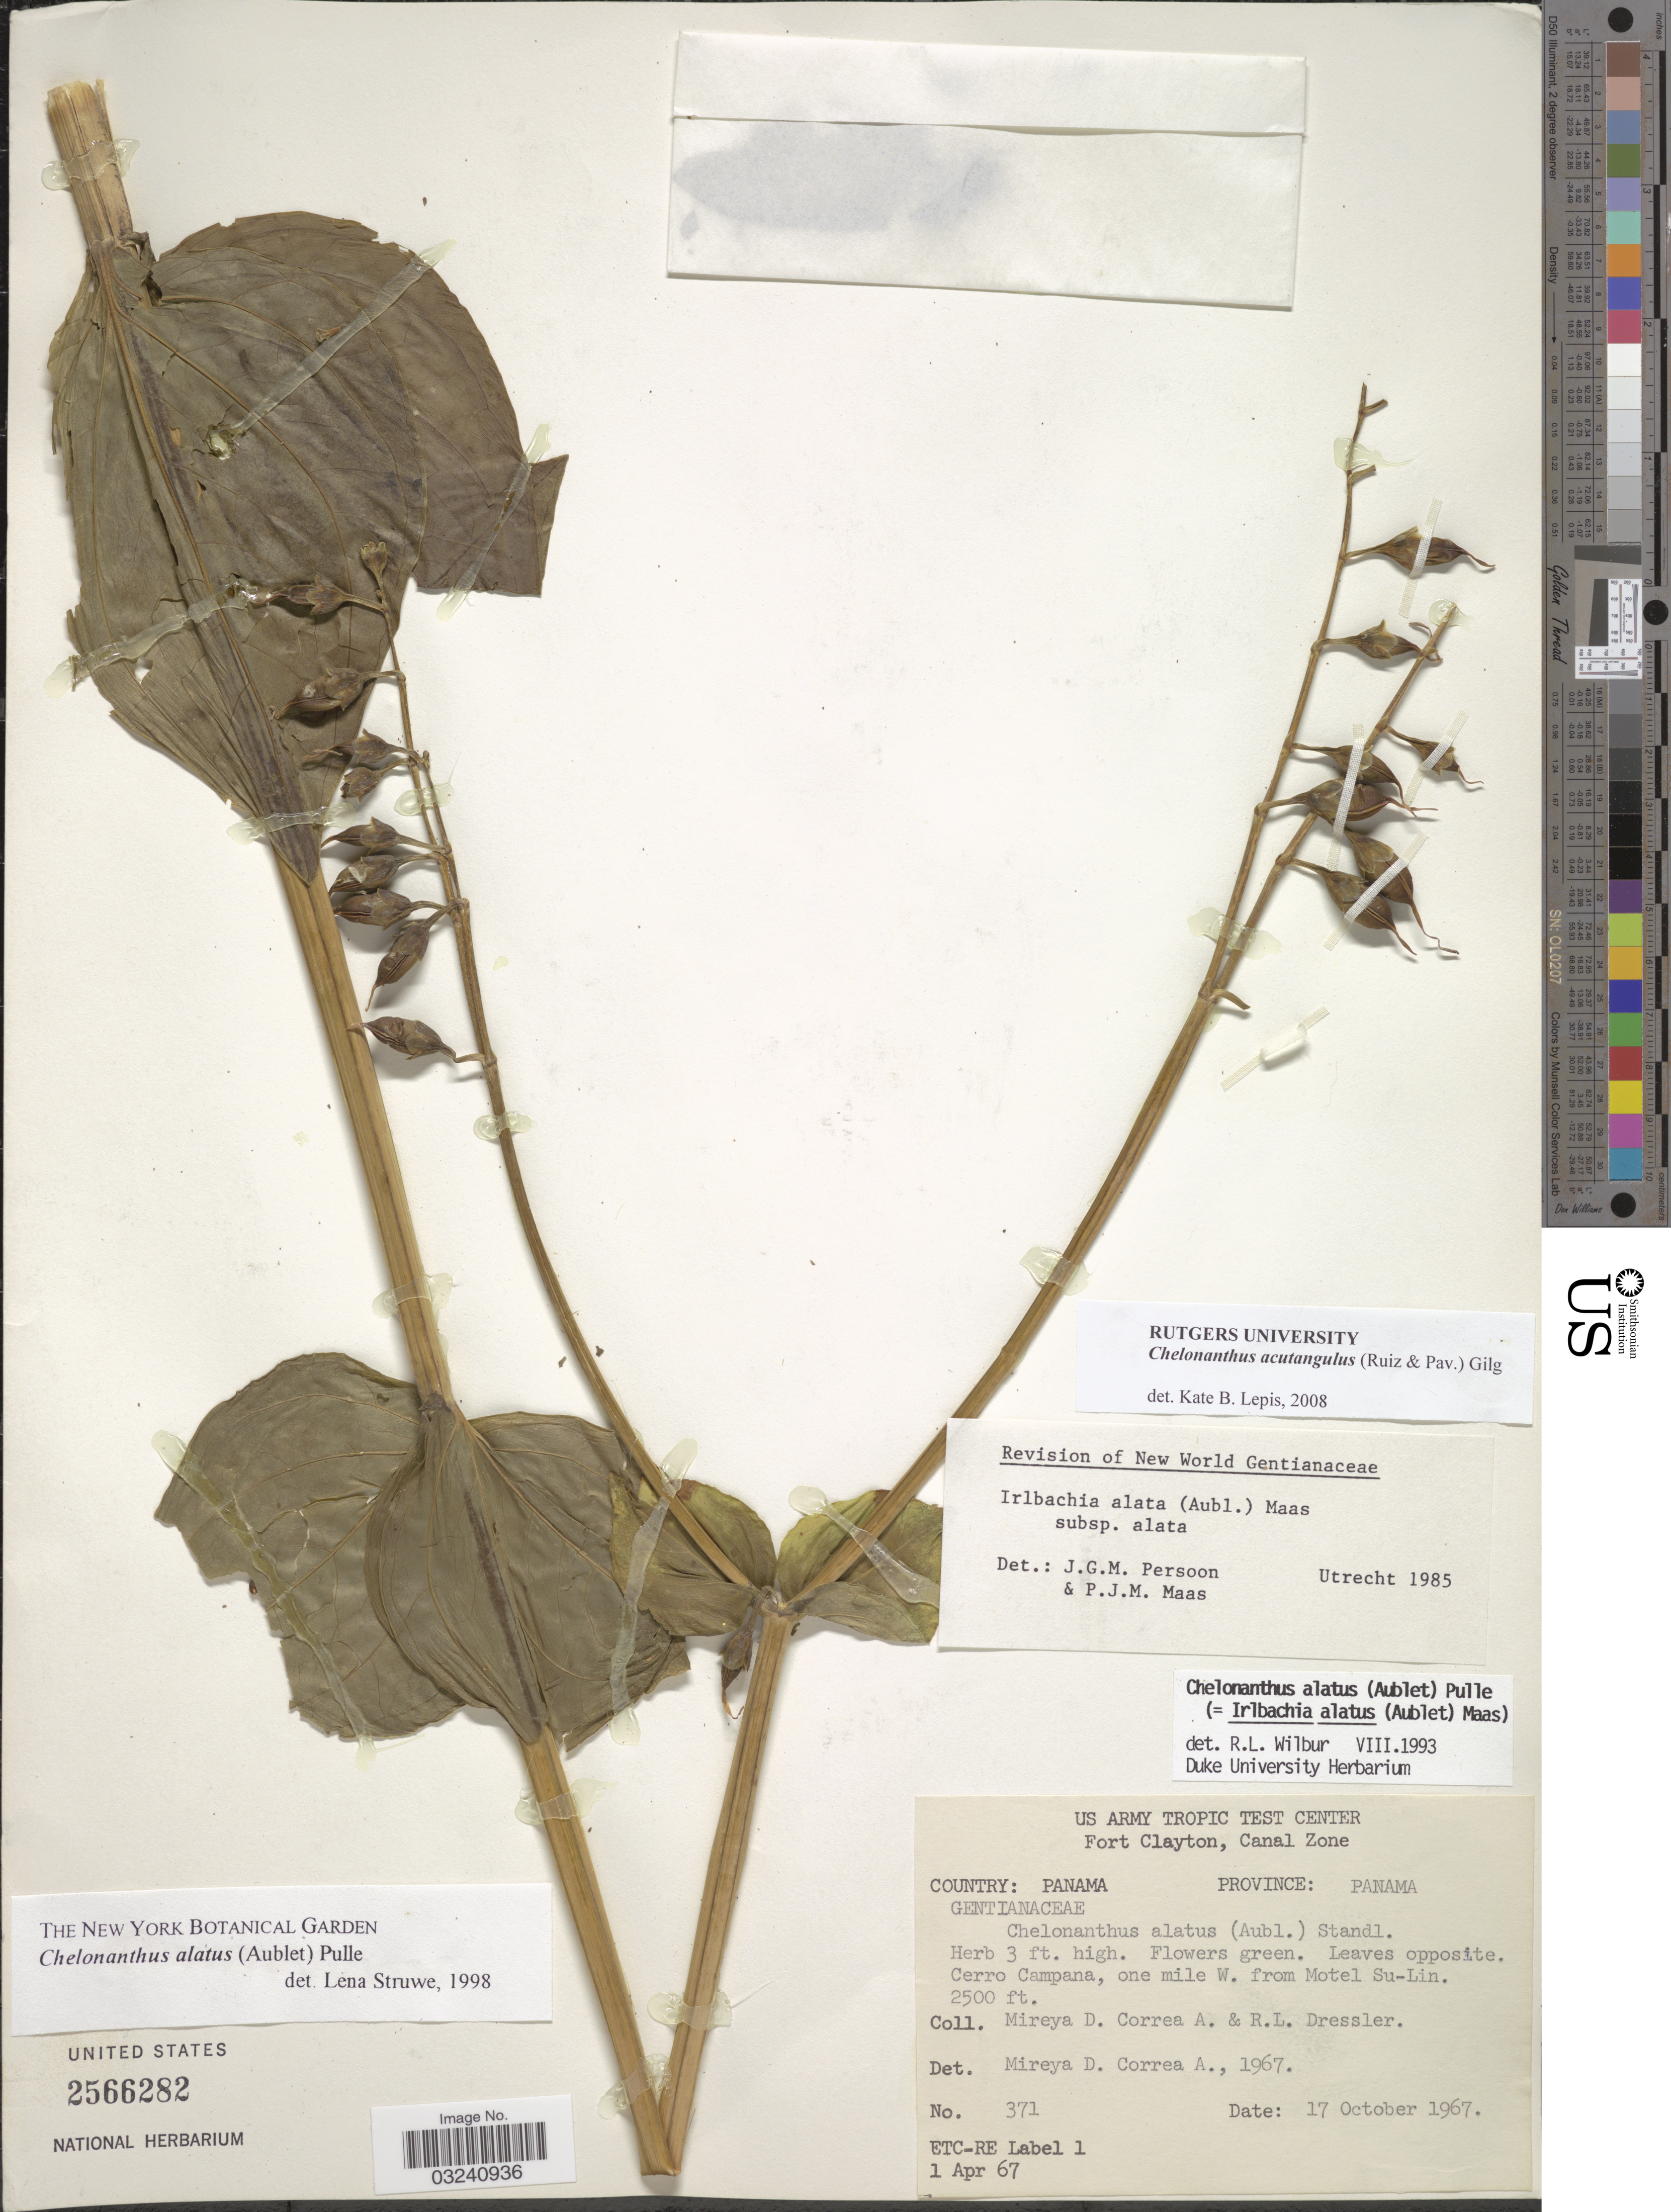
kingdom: Plantae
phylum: Tracheophyta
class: Magnoliopsida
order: Gentianales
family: Gentianaceae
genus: Chelonanthus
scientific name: Chelonanthus acutangulus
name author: (Ruiz & Pav.) Gilg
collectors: M. D. Corrêa-A. & R. Dressler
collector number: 371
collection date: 1967-10-17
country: Panama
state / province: Panamá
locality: Cerro Campana, one mile W. from Motel Su-Lin.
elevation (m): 762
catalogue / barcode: US 2566282